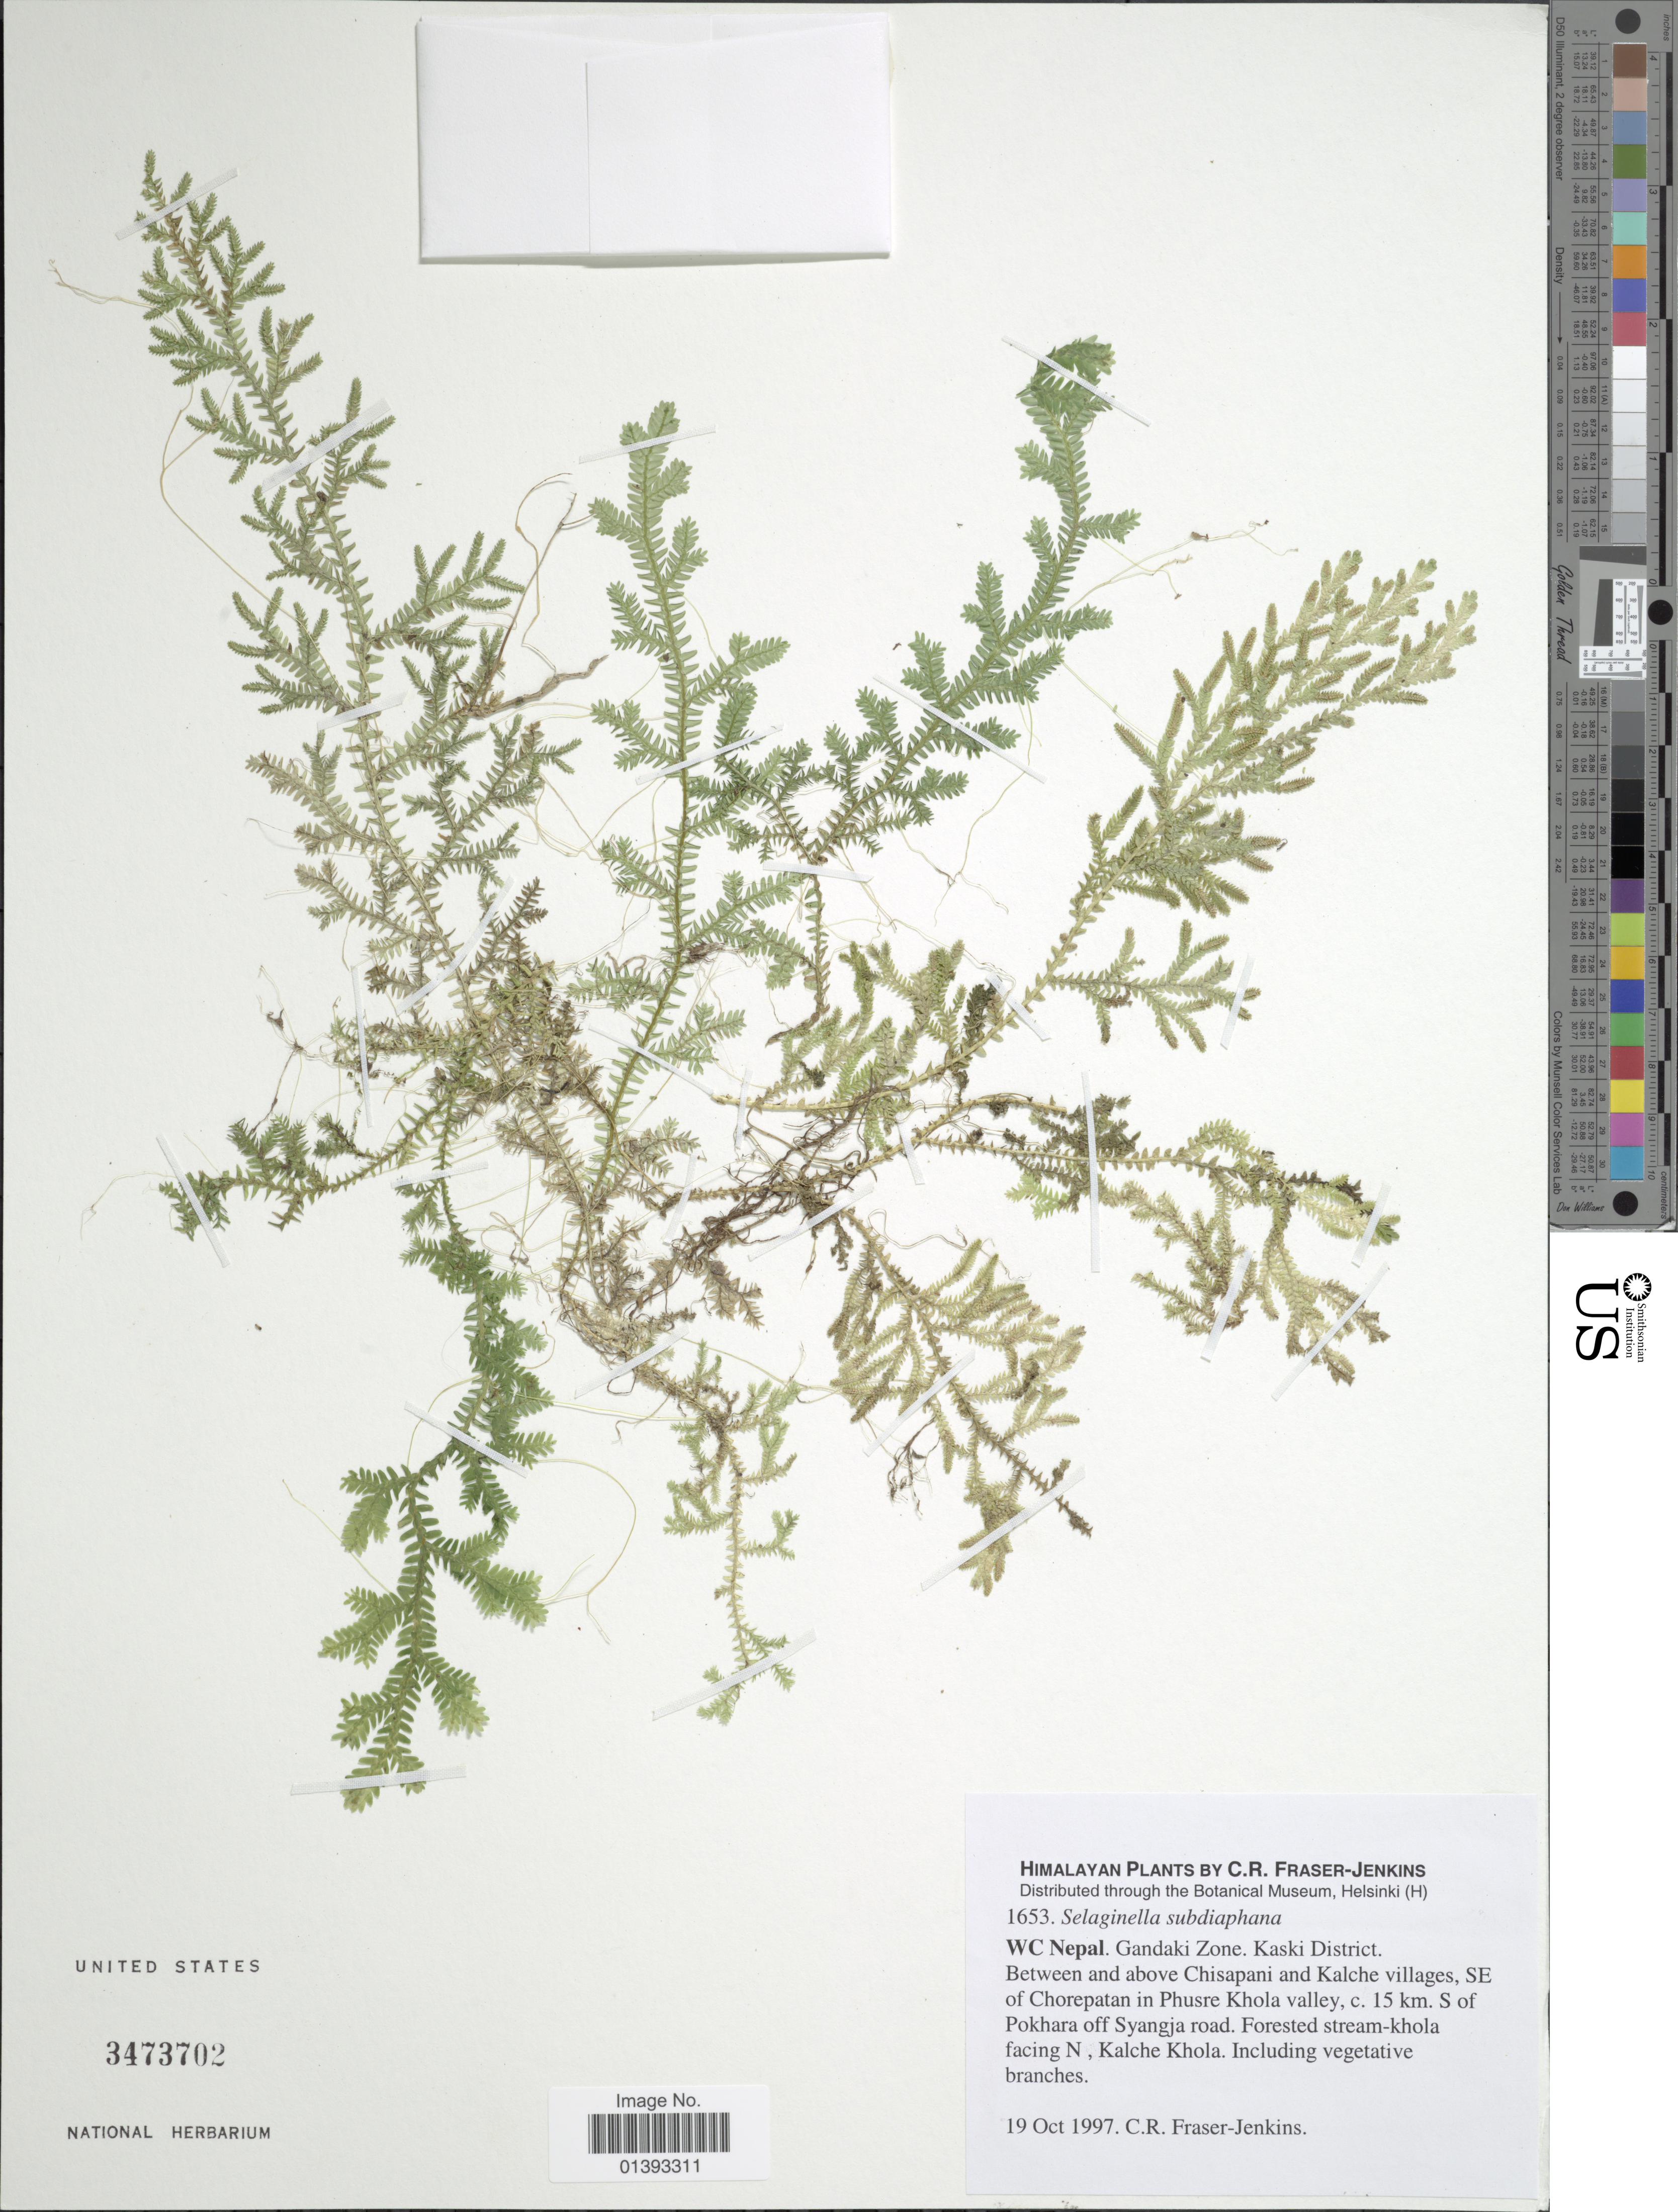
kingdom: Plantae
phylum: Tracheophyta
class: Lycopodiopsida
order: Selaginellales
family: Selaginellaceae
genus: Selaginella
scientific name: Selaginella subdiaphana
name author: (Wall. ex Hook. & Grev.) Spring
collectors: C. R. Fraser-Jenkins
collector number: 1653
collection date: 1997-10-19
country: Nepal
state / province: Gandaki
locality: WC Nepal, Gandaki Zone, Kaski District, between and above Chisapani and Kalche villages, SE of Chorepatan in Phusre Khola valley, c. 15km S of Pokhara off Syangja road, forested stream-khola facing N, Kalche Khola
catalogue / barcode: US 3473702